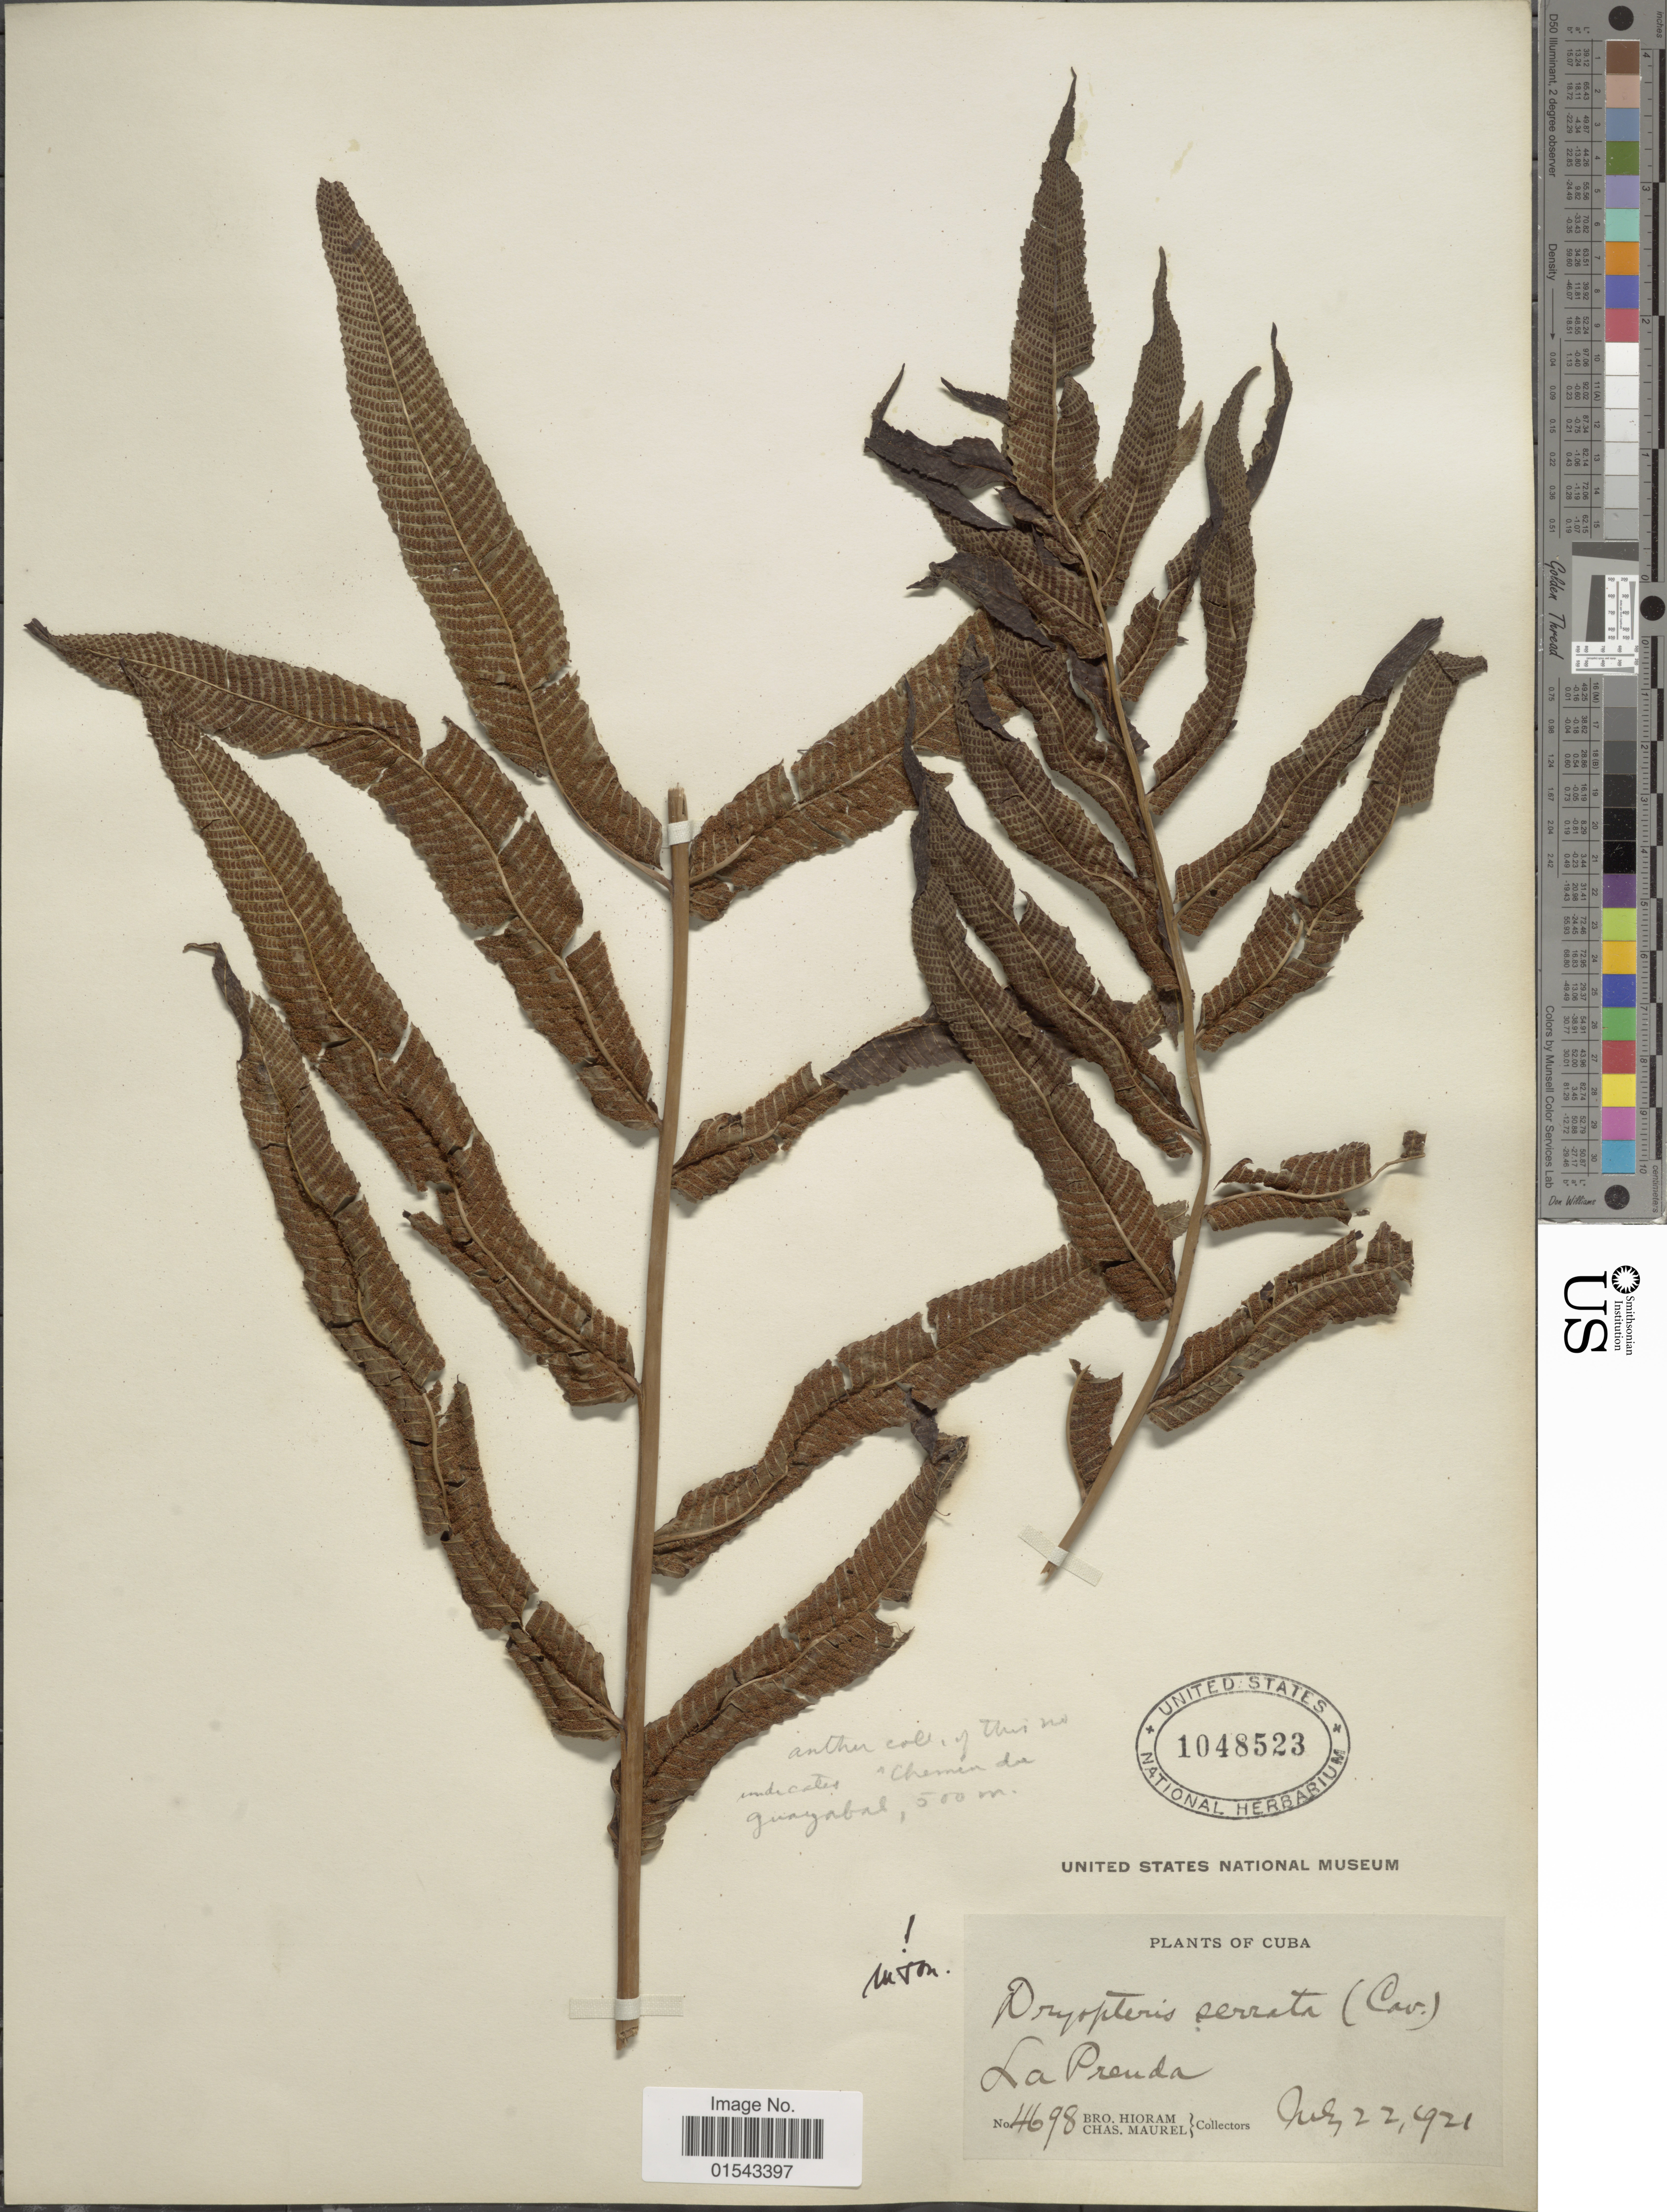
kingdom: Plantae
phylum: Tracheophyta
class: Polypodiopsida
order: Polypodiales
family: Thelypteridaceae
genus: Meniscium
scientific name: Meniscium serratum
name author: Cav.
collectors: Bro. Hioram & C. Maurel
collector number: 4698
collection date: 1921-07-22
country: Cuba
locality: La Prenda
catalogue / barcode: US 1048523